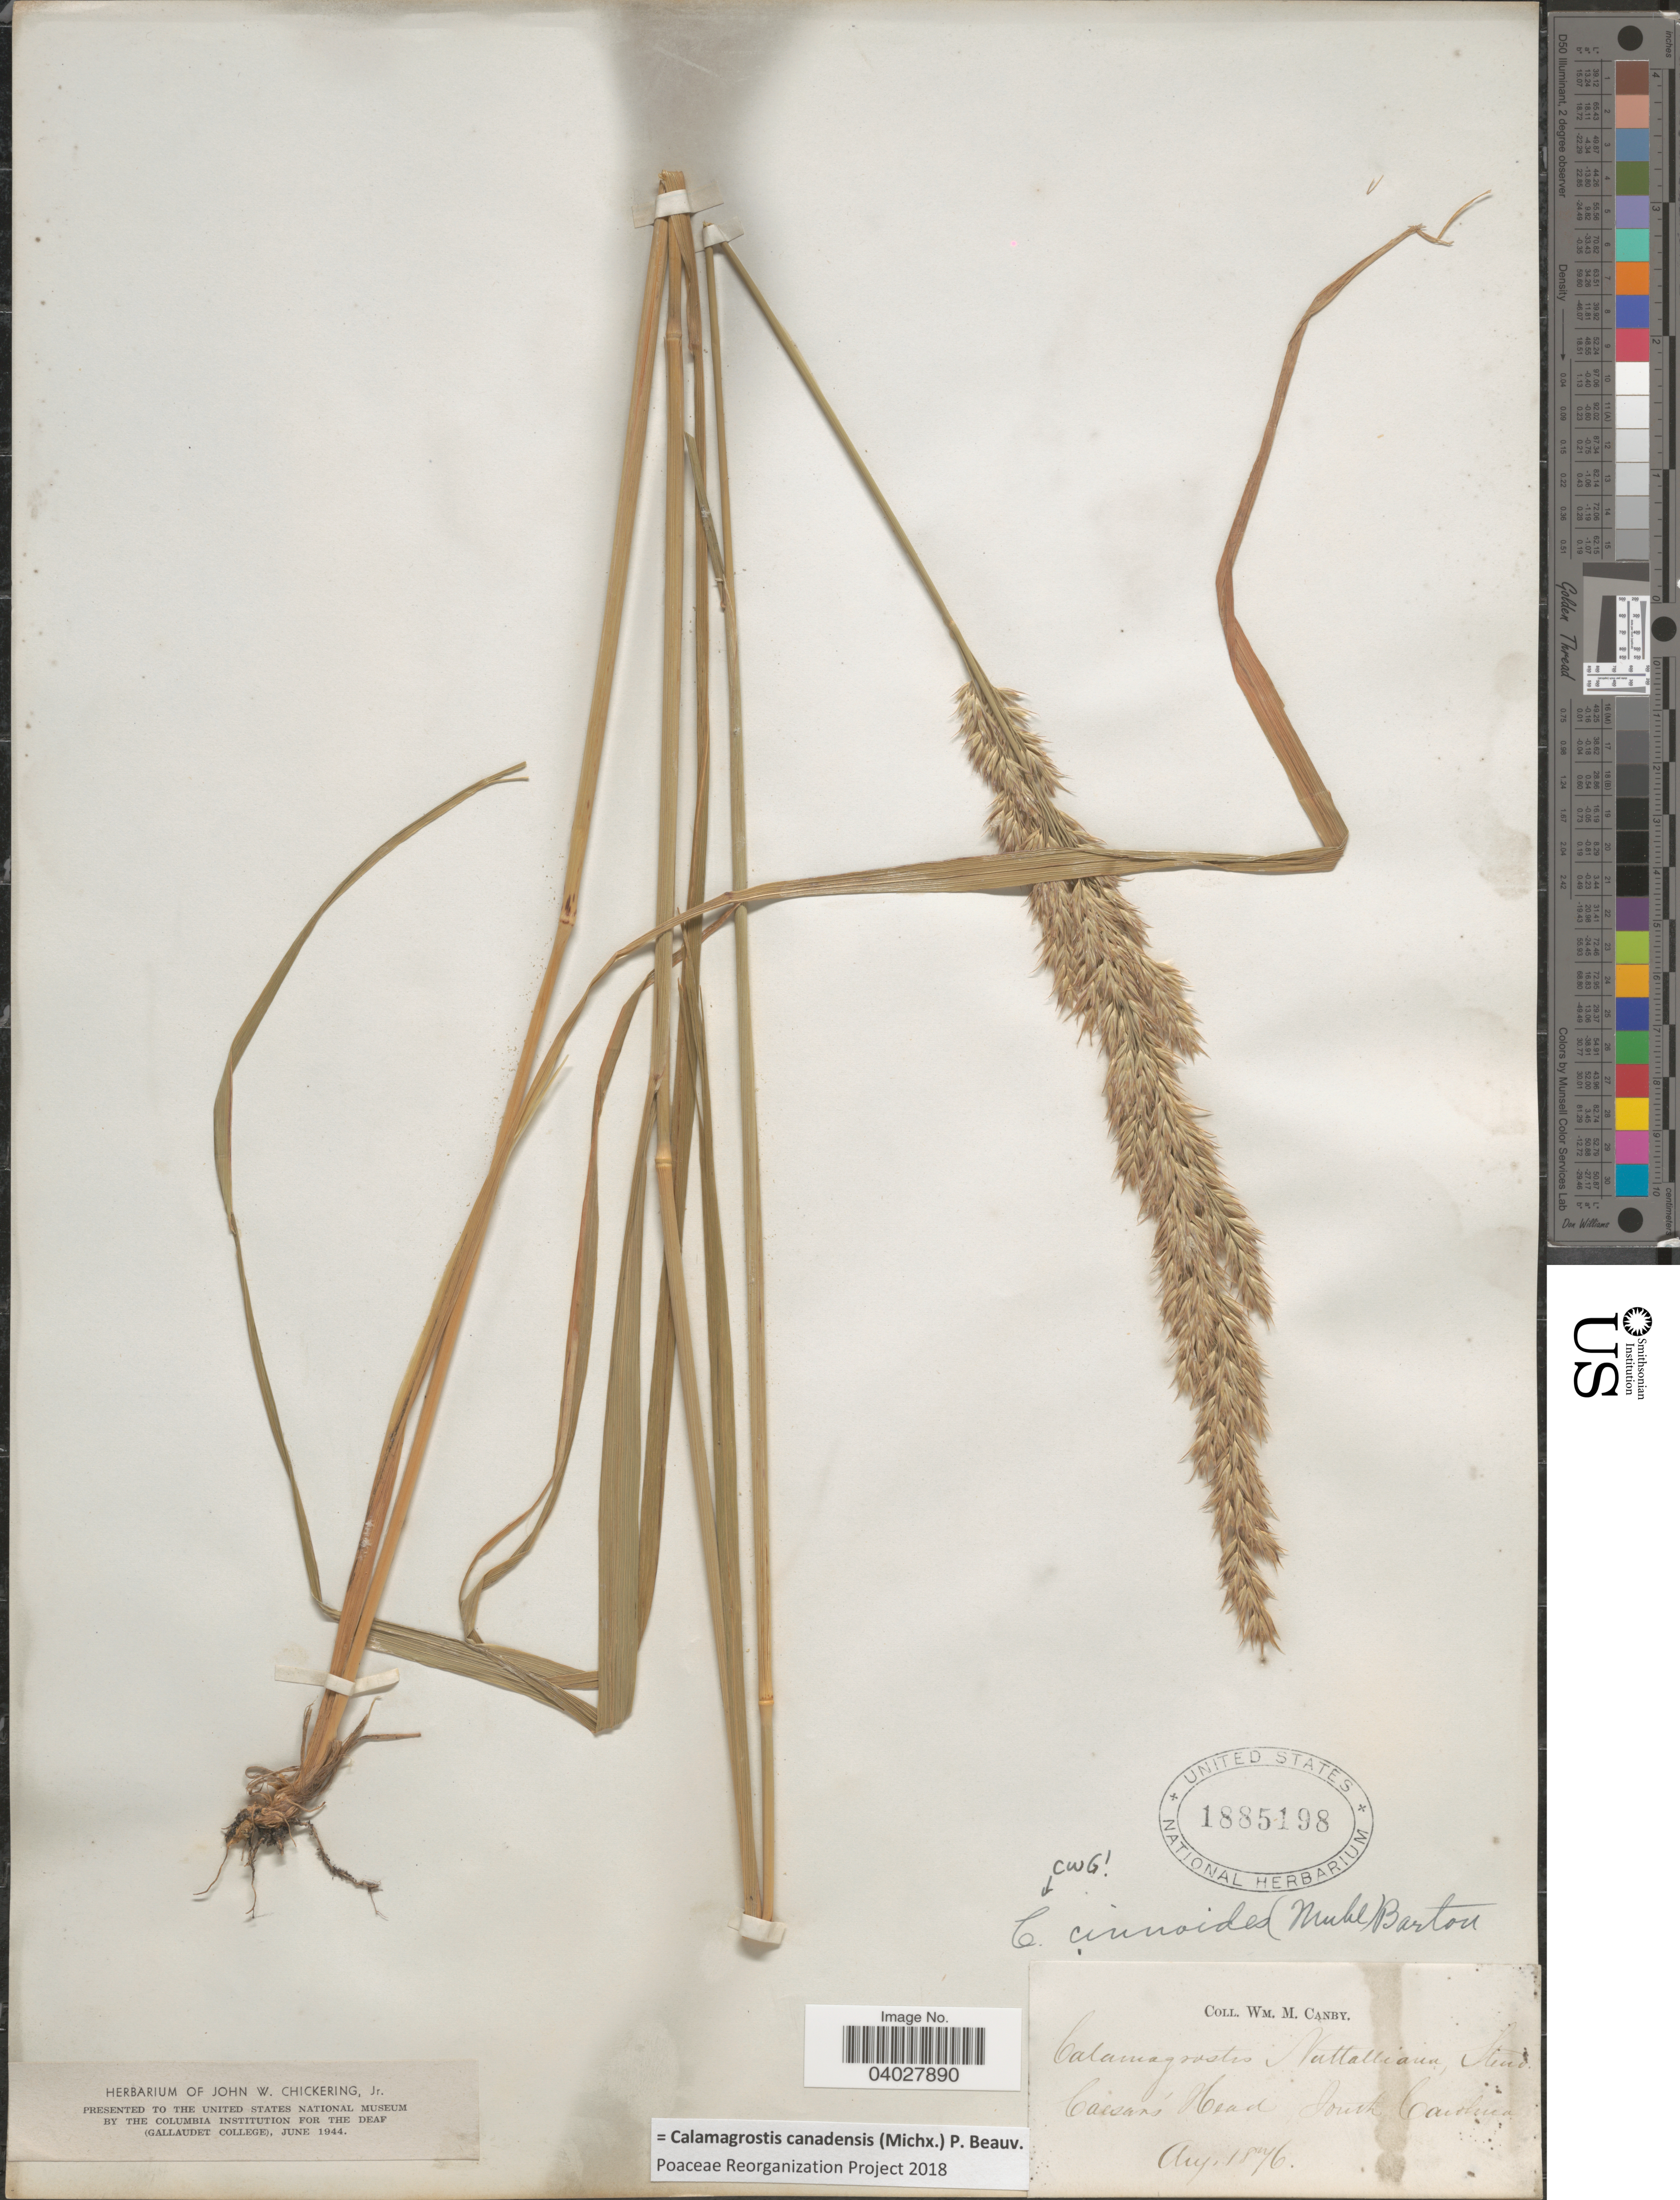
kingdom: Plantae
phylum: Tracheophyta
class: Liliopsida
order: Poales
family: Poaceae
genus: Calamagrostis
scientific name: Calamagrostis canadensis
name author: (Michx.) P. Beauv.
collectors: W. M. Canby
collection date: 1876-08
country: United States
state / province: South Carolina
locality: Caesar's Head.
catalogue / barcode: US 1885198